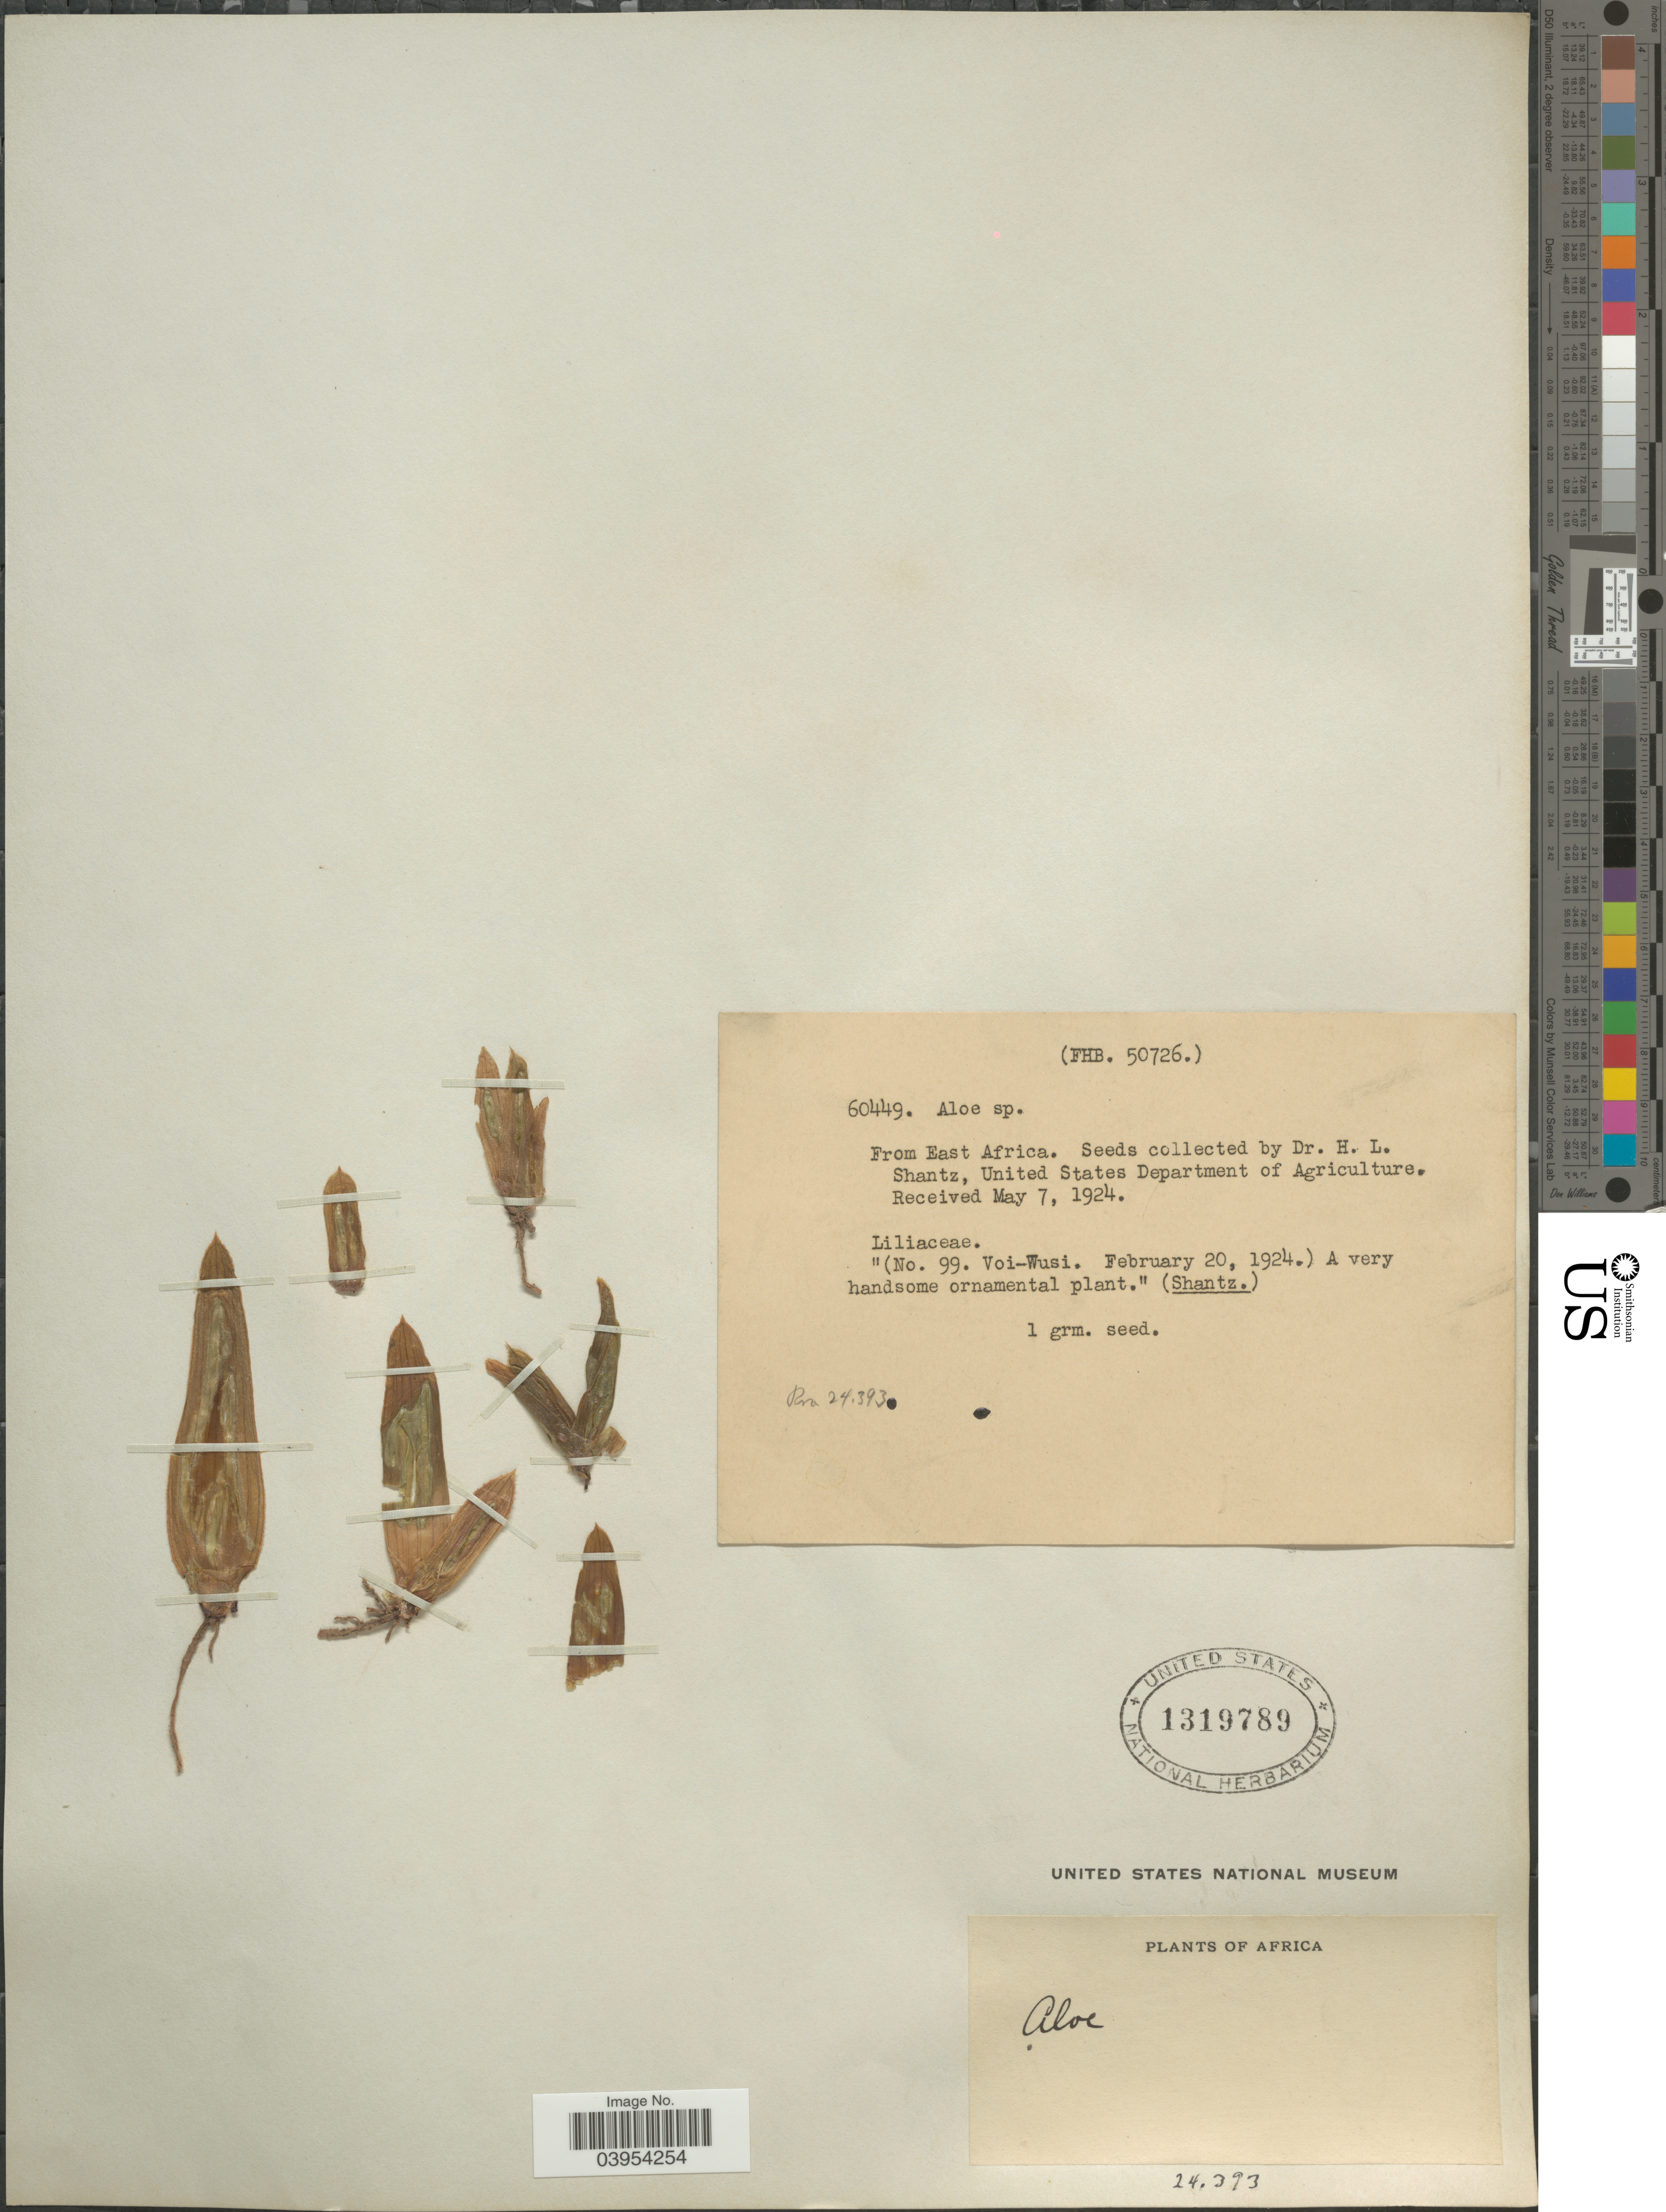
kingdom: Plantae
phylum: Tracheophyta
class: Liliopsida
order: Asparagales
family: Asphodelaceae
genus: Aloe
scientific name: Aloe sp.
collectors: H. Shantz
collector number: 60449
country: United States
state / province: District of Columbia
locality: From East Africa. United States Department of Agriculture.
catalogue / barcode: US 1319789